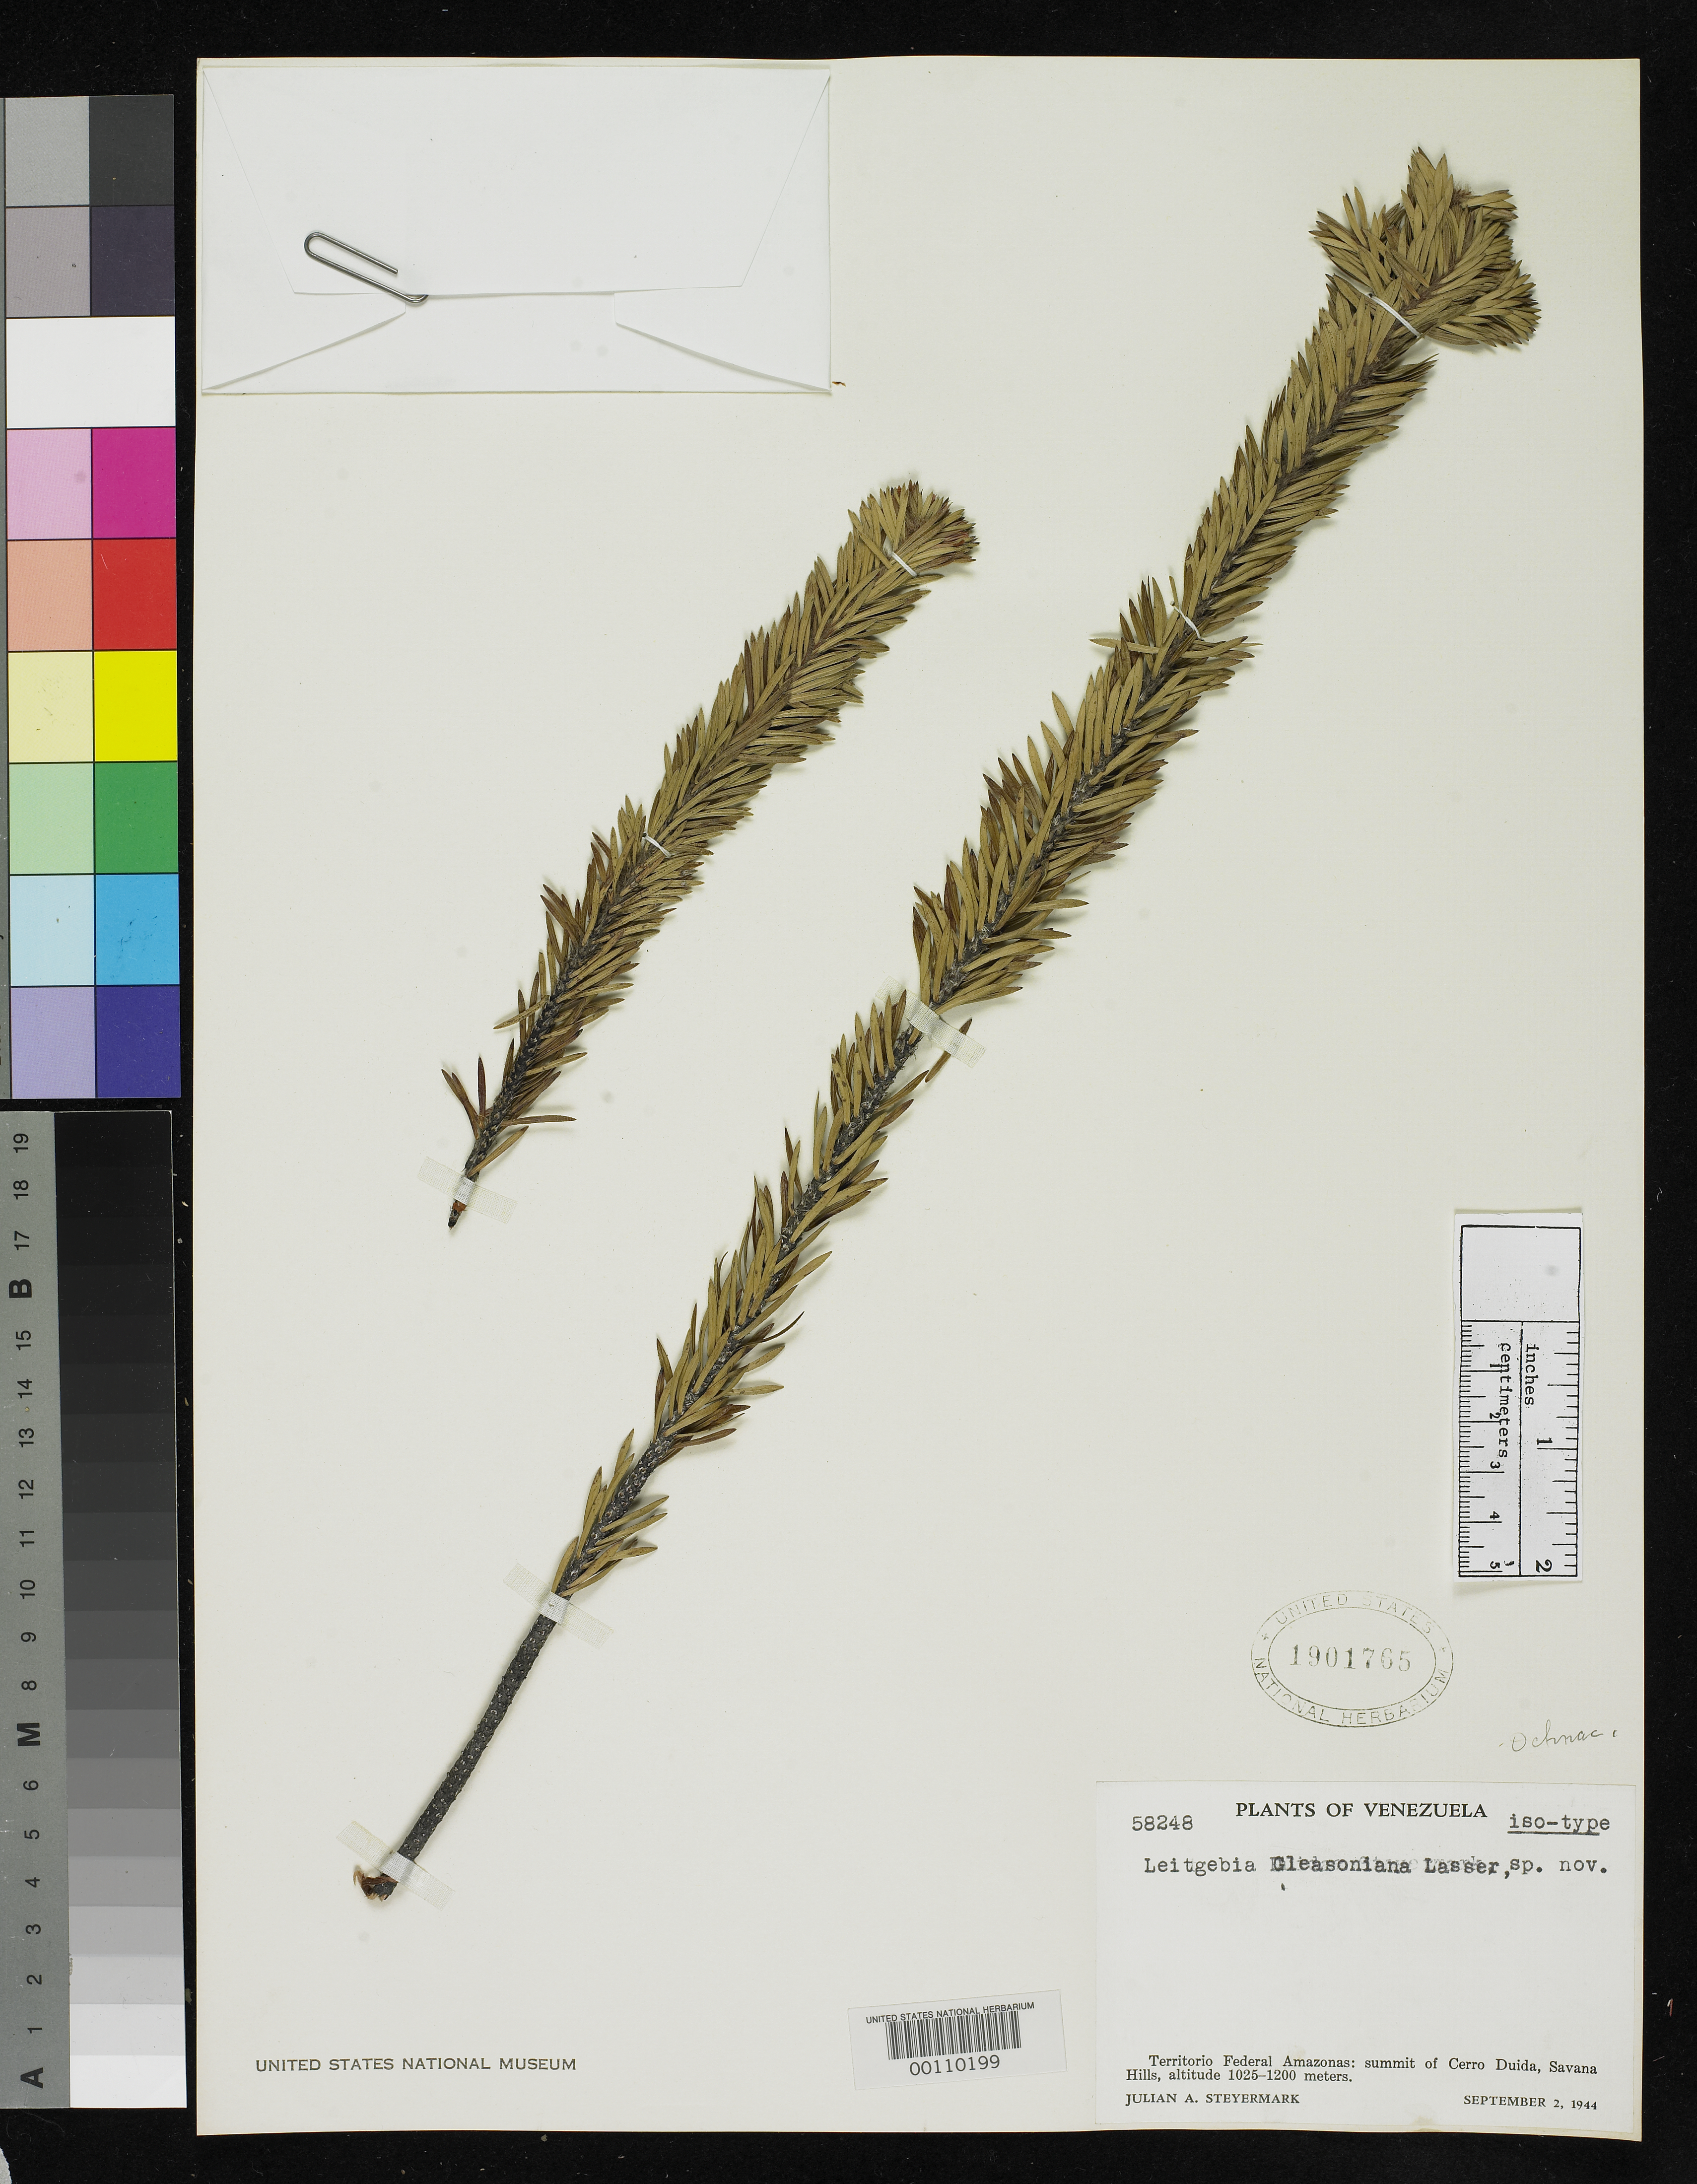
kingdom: Plantae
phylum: Tracheophyta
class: Magnoliopsida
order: Malpighiales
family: Ochnaceae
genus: Leitgebia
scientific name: Leitgebia gleasoniana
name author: Lasser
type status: Isotype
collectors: J. Steyermark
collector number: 58248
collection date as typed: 02 Sep 1944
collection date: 1944-09-02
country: Venezuela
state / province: Amazonas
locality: Summit of Cerro Duida, savanna hills.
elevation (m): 1025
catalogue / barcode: US 1901765